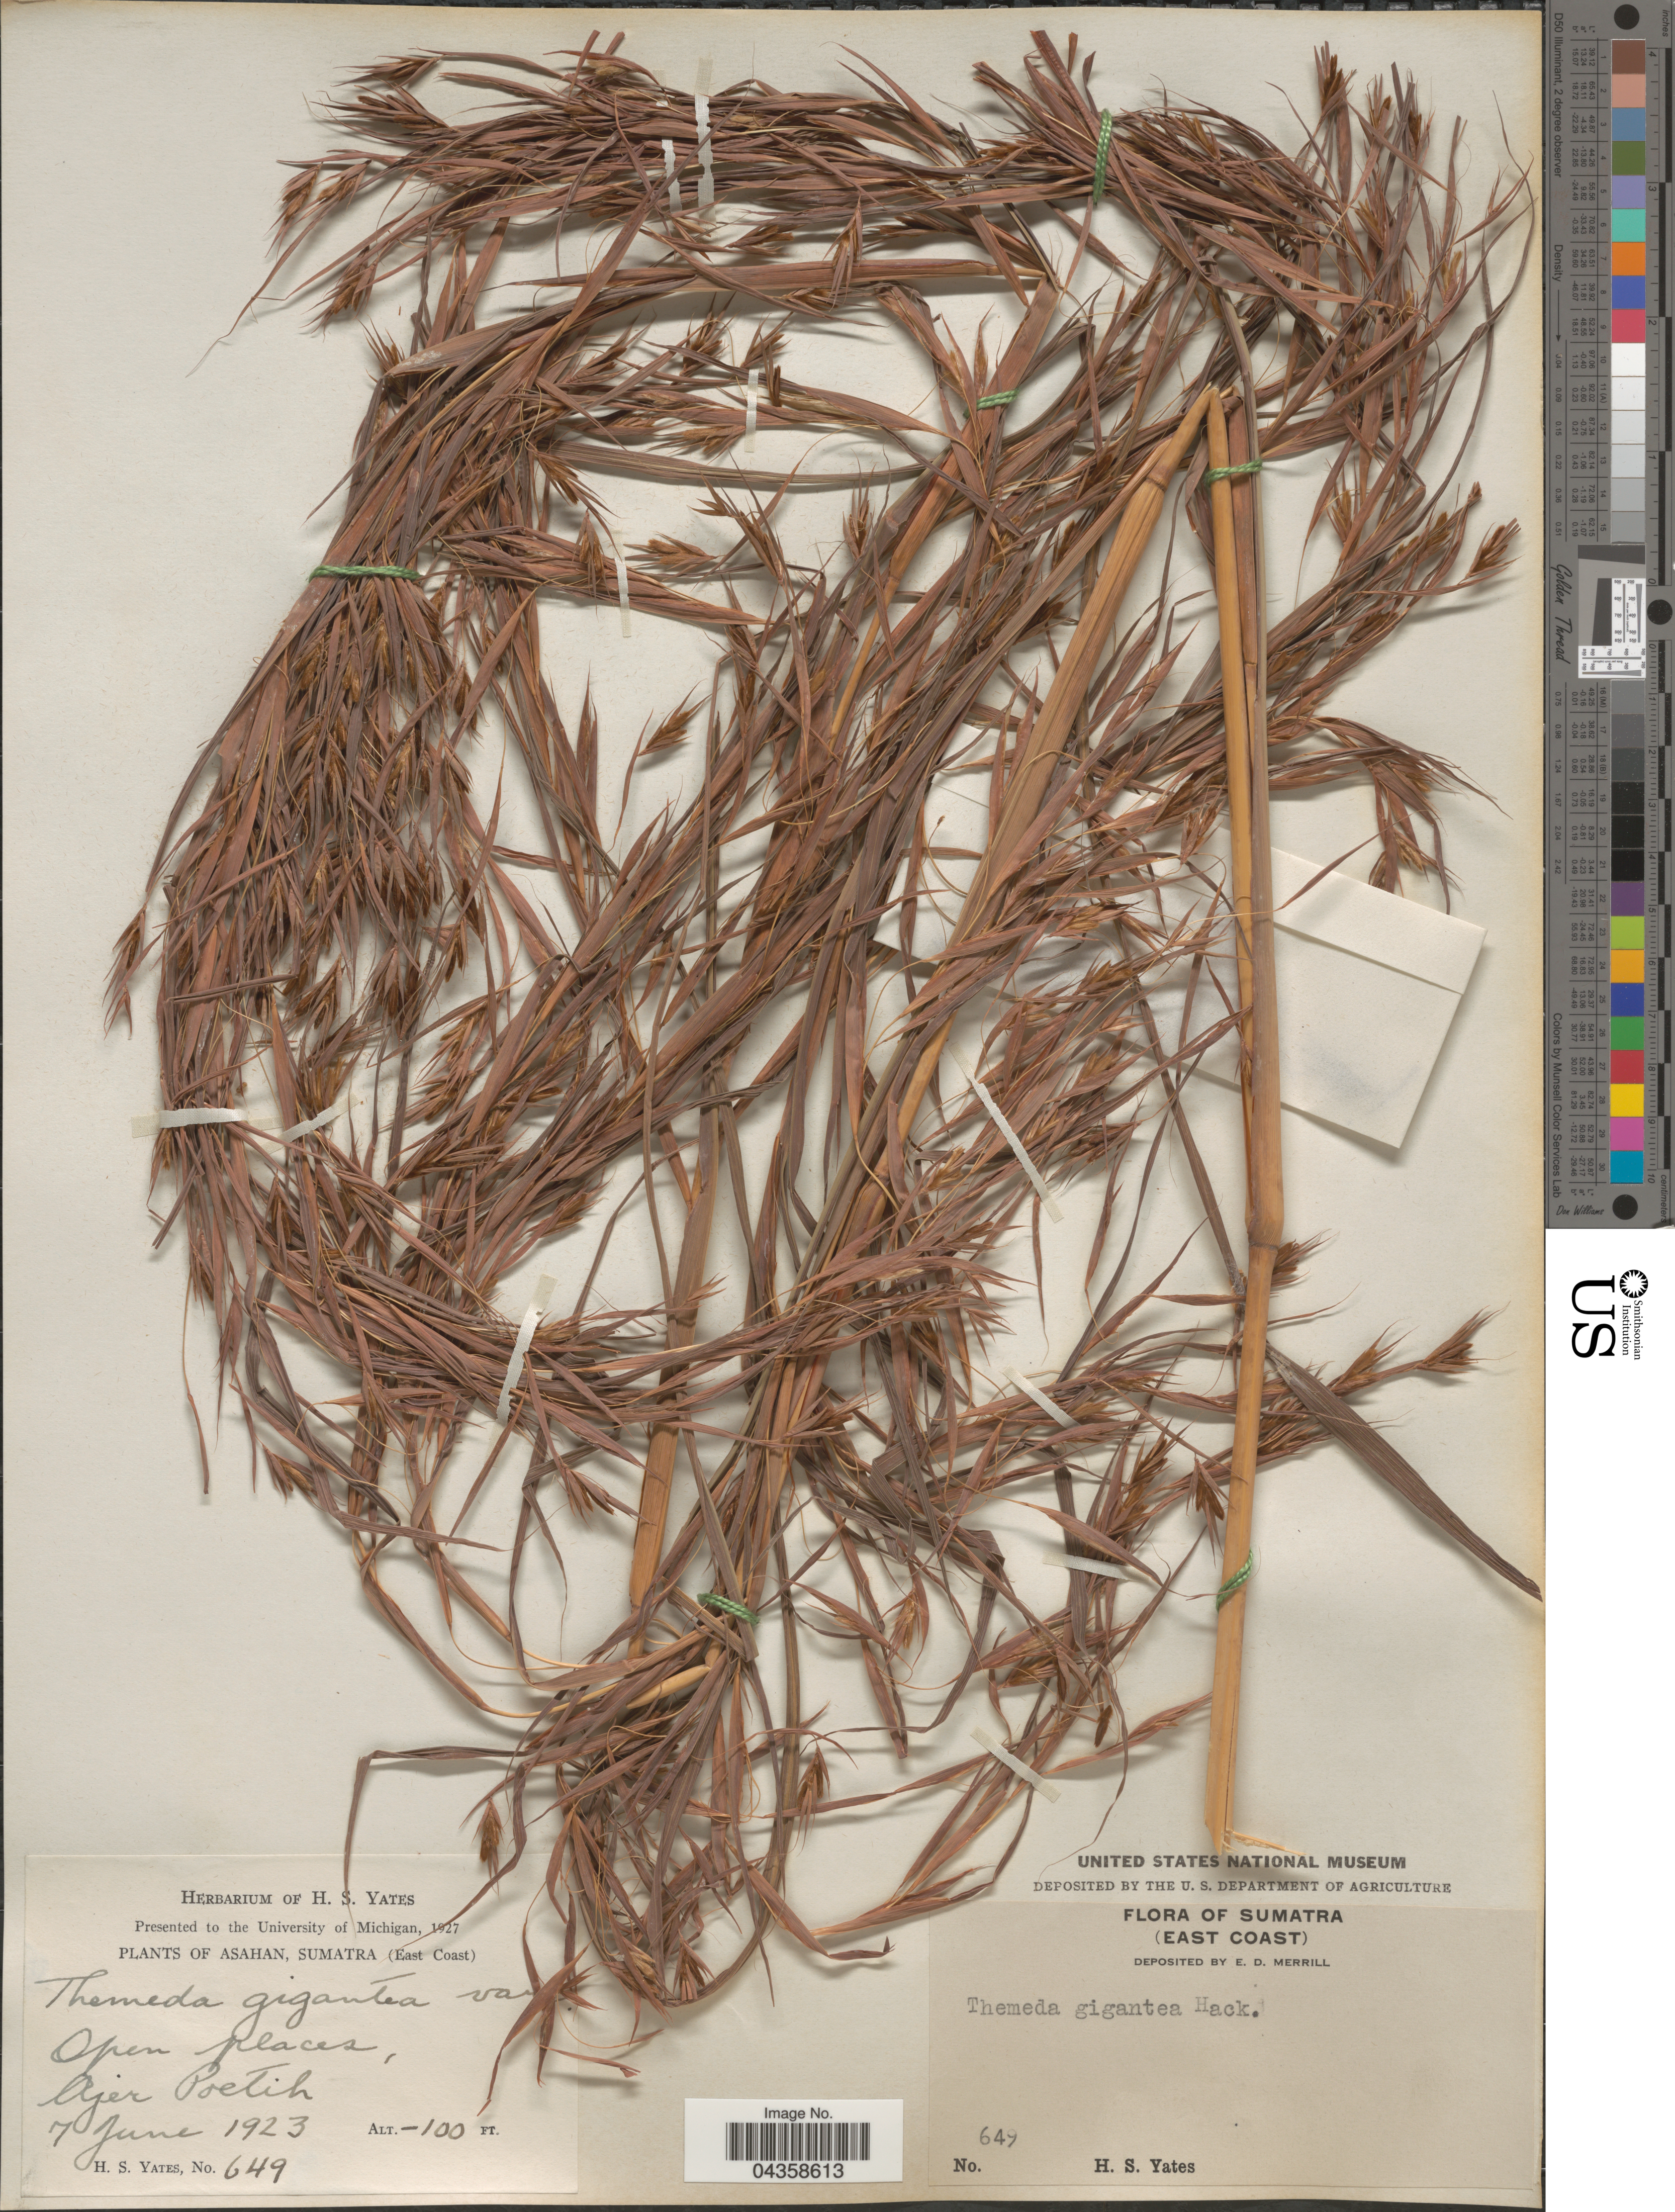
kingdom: Plantae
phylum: Tracheophyta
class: Liliopsida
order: Poales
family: Poaceae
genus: Themeda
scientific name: Themeda villosa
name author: (Lam.) A. Camus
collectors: H. S. Yates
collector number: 649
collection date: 1923-06-07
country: Indonesia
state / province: Sumatra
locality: Asahan, Sumatra (East Coast). Ajer Poetih.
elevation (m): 30